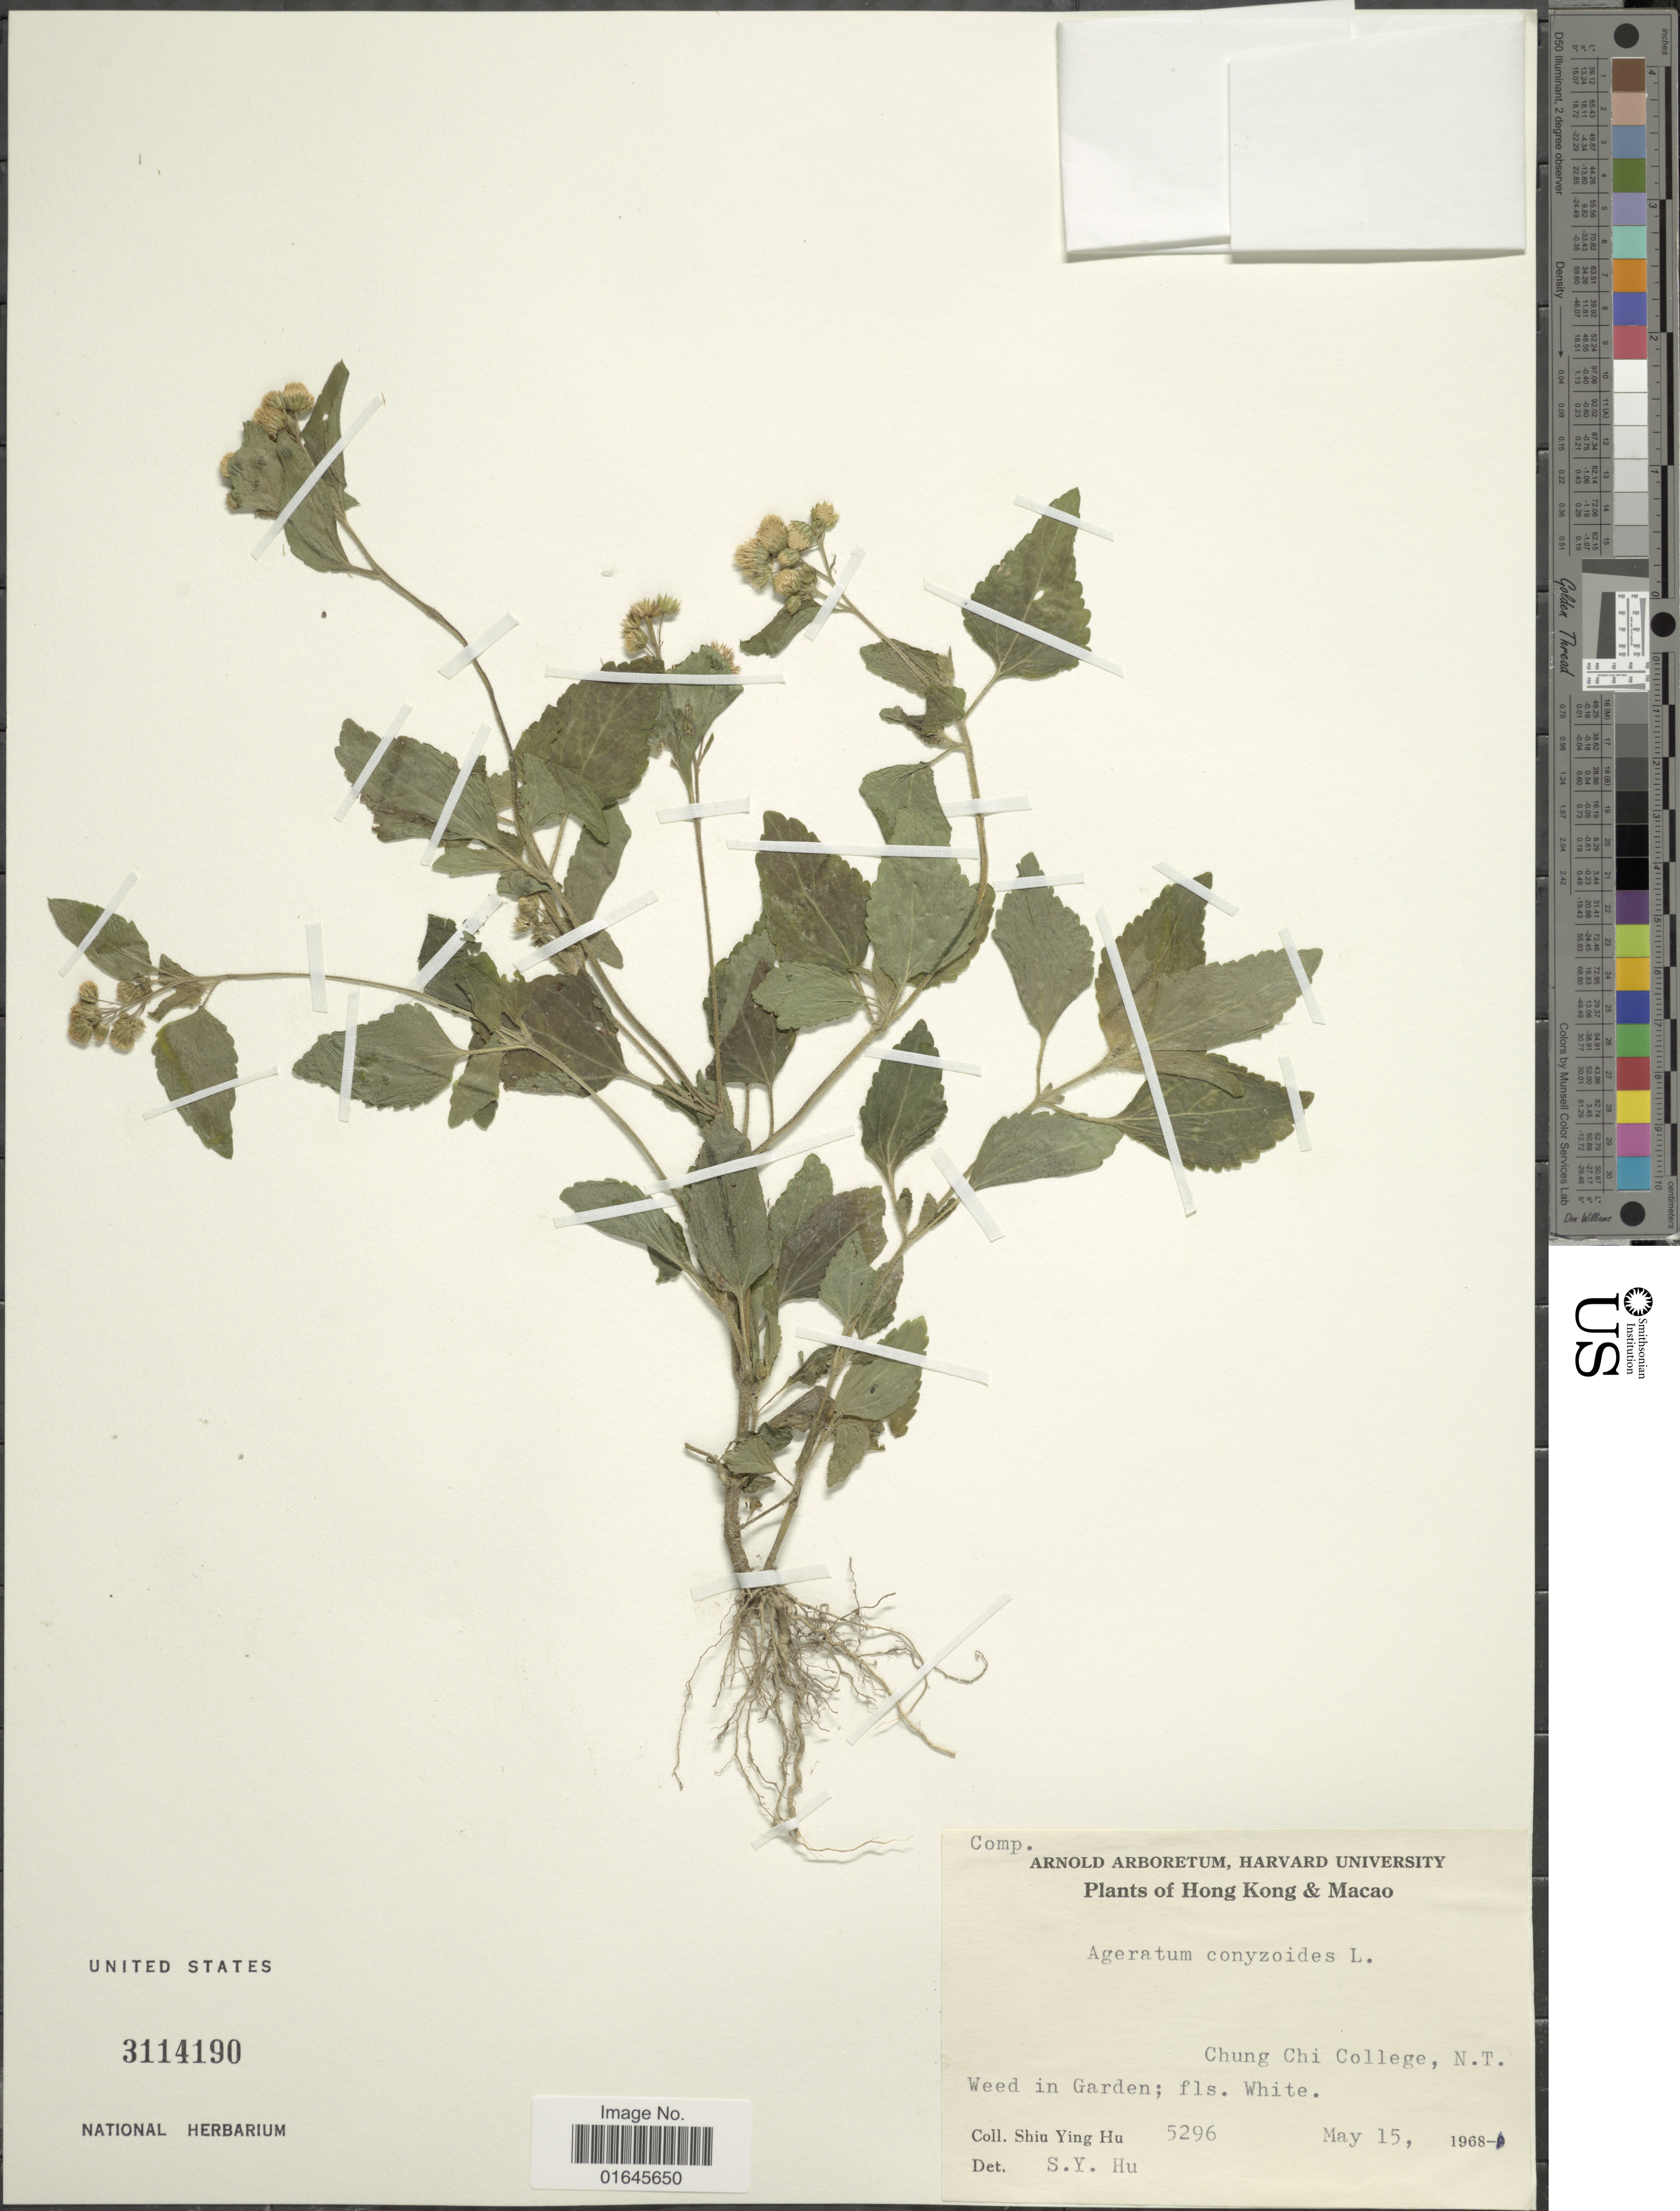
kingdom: Plantae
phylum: Tracheophyta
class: Magnoliopsida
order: Asterales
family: Asteraceae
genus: Ageratum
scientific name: Ageratum conyzoides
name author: L.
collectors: S. Y. Hu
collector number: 5296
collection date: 1968-05-15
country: China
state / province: Hong Kong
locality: Macao, Chung Chi College, N. T.